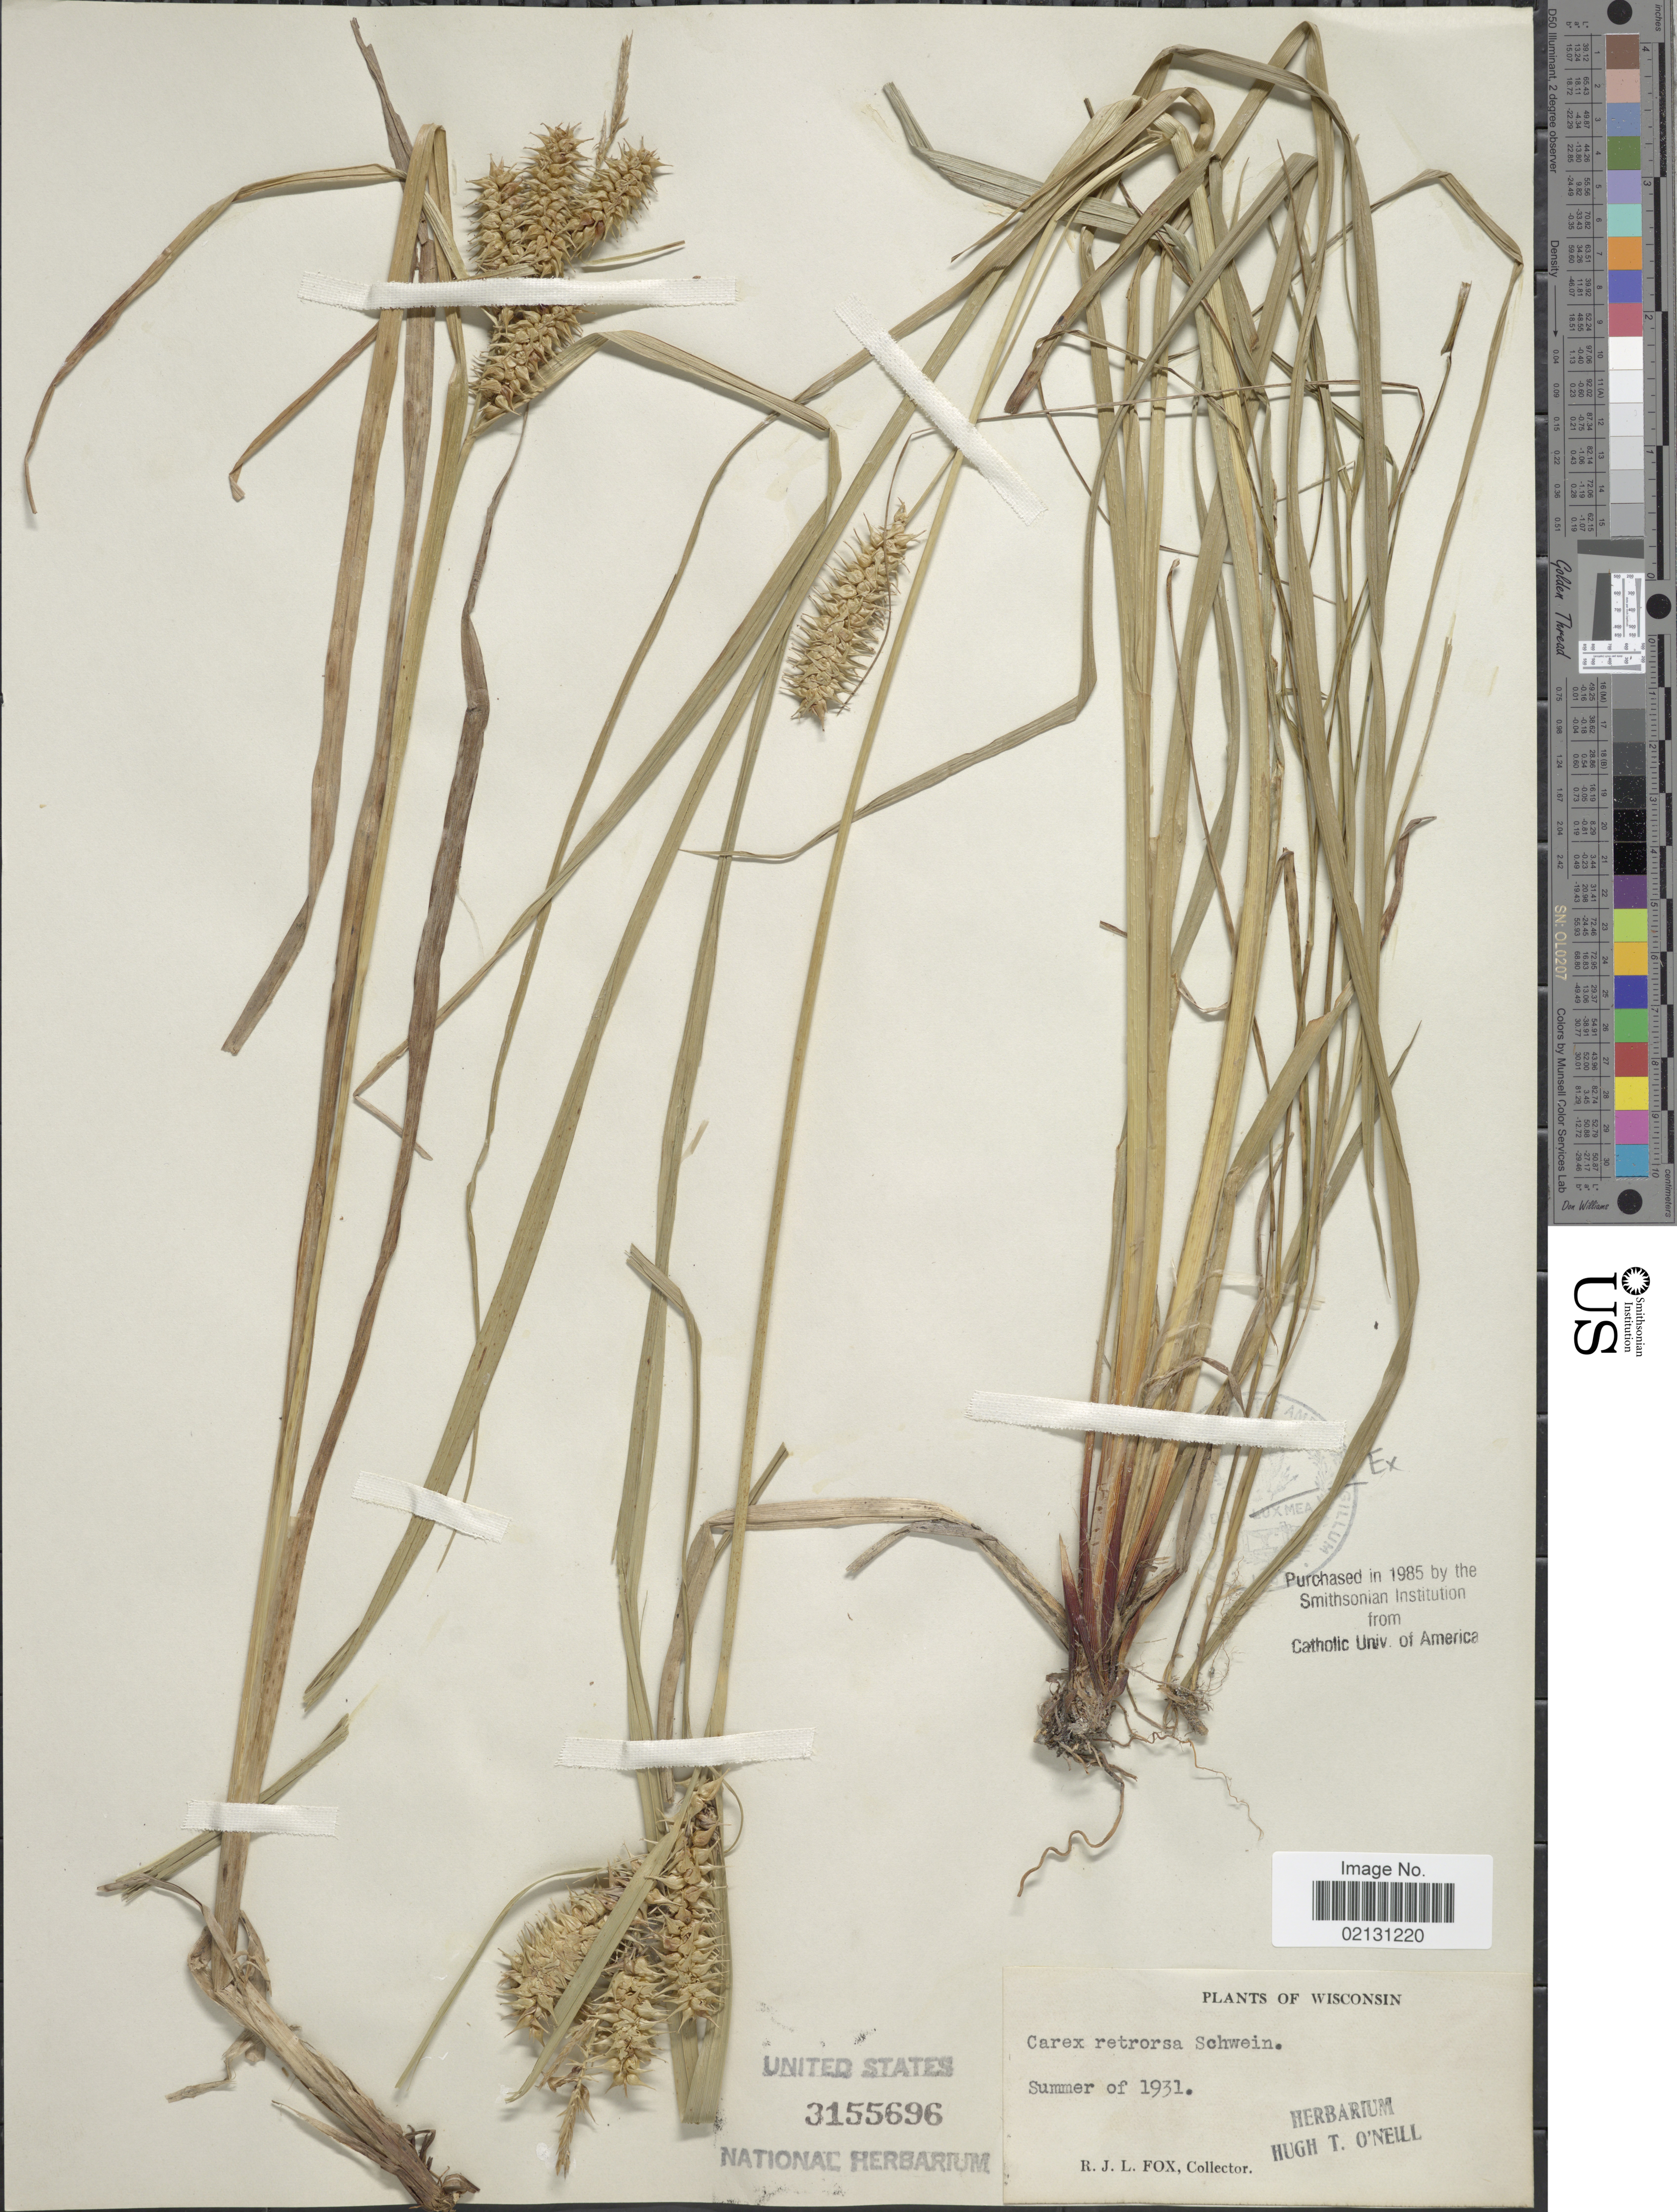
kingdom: Plantae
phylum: Tracheophyta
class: Liliopsida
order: Poales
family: Cyperaceae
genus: Carex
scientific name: Carex retrorsa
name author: Schwein.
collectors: R. Fox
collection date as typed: Summer of 1931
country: United States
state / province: Wisconsin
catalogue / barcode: US 3155696